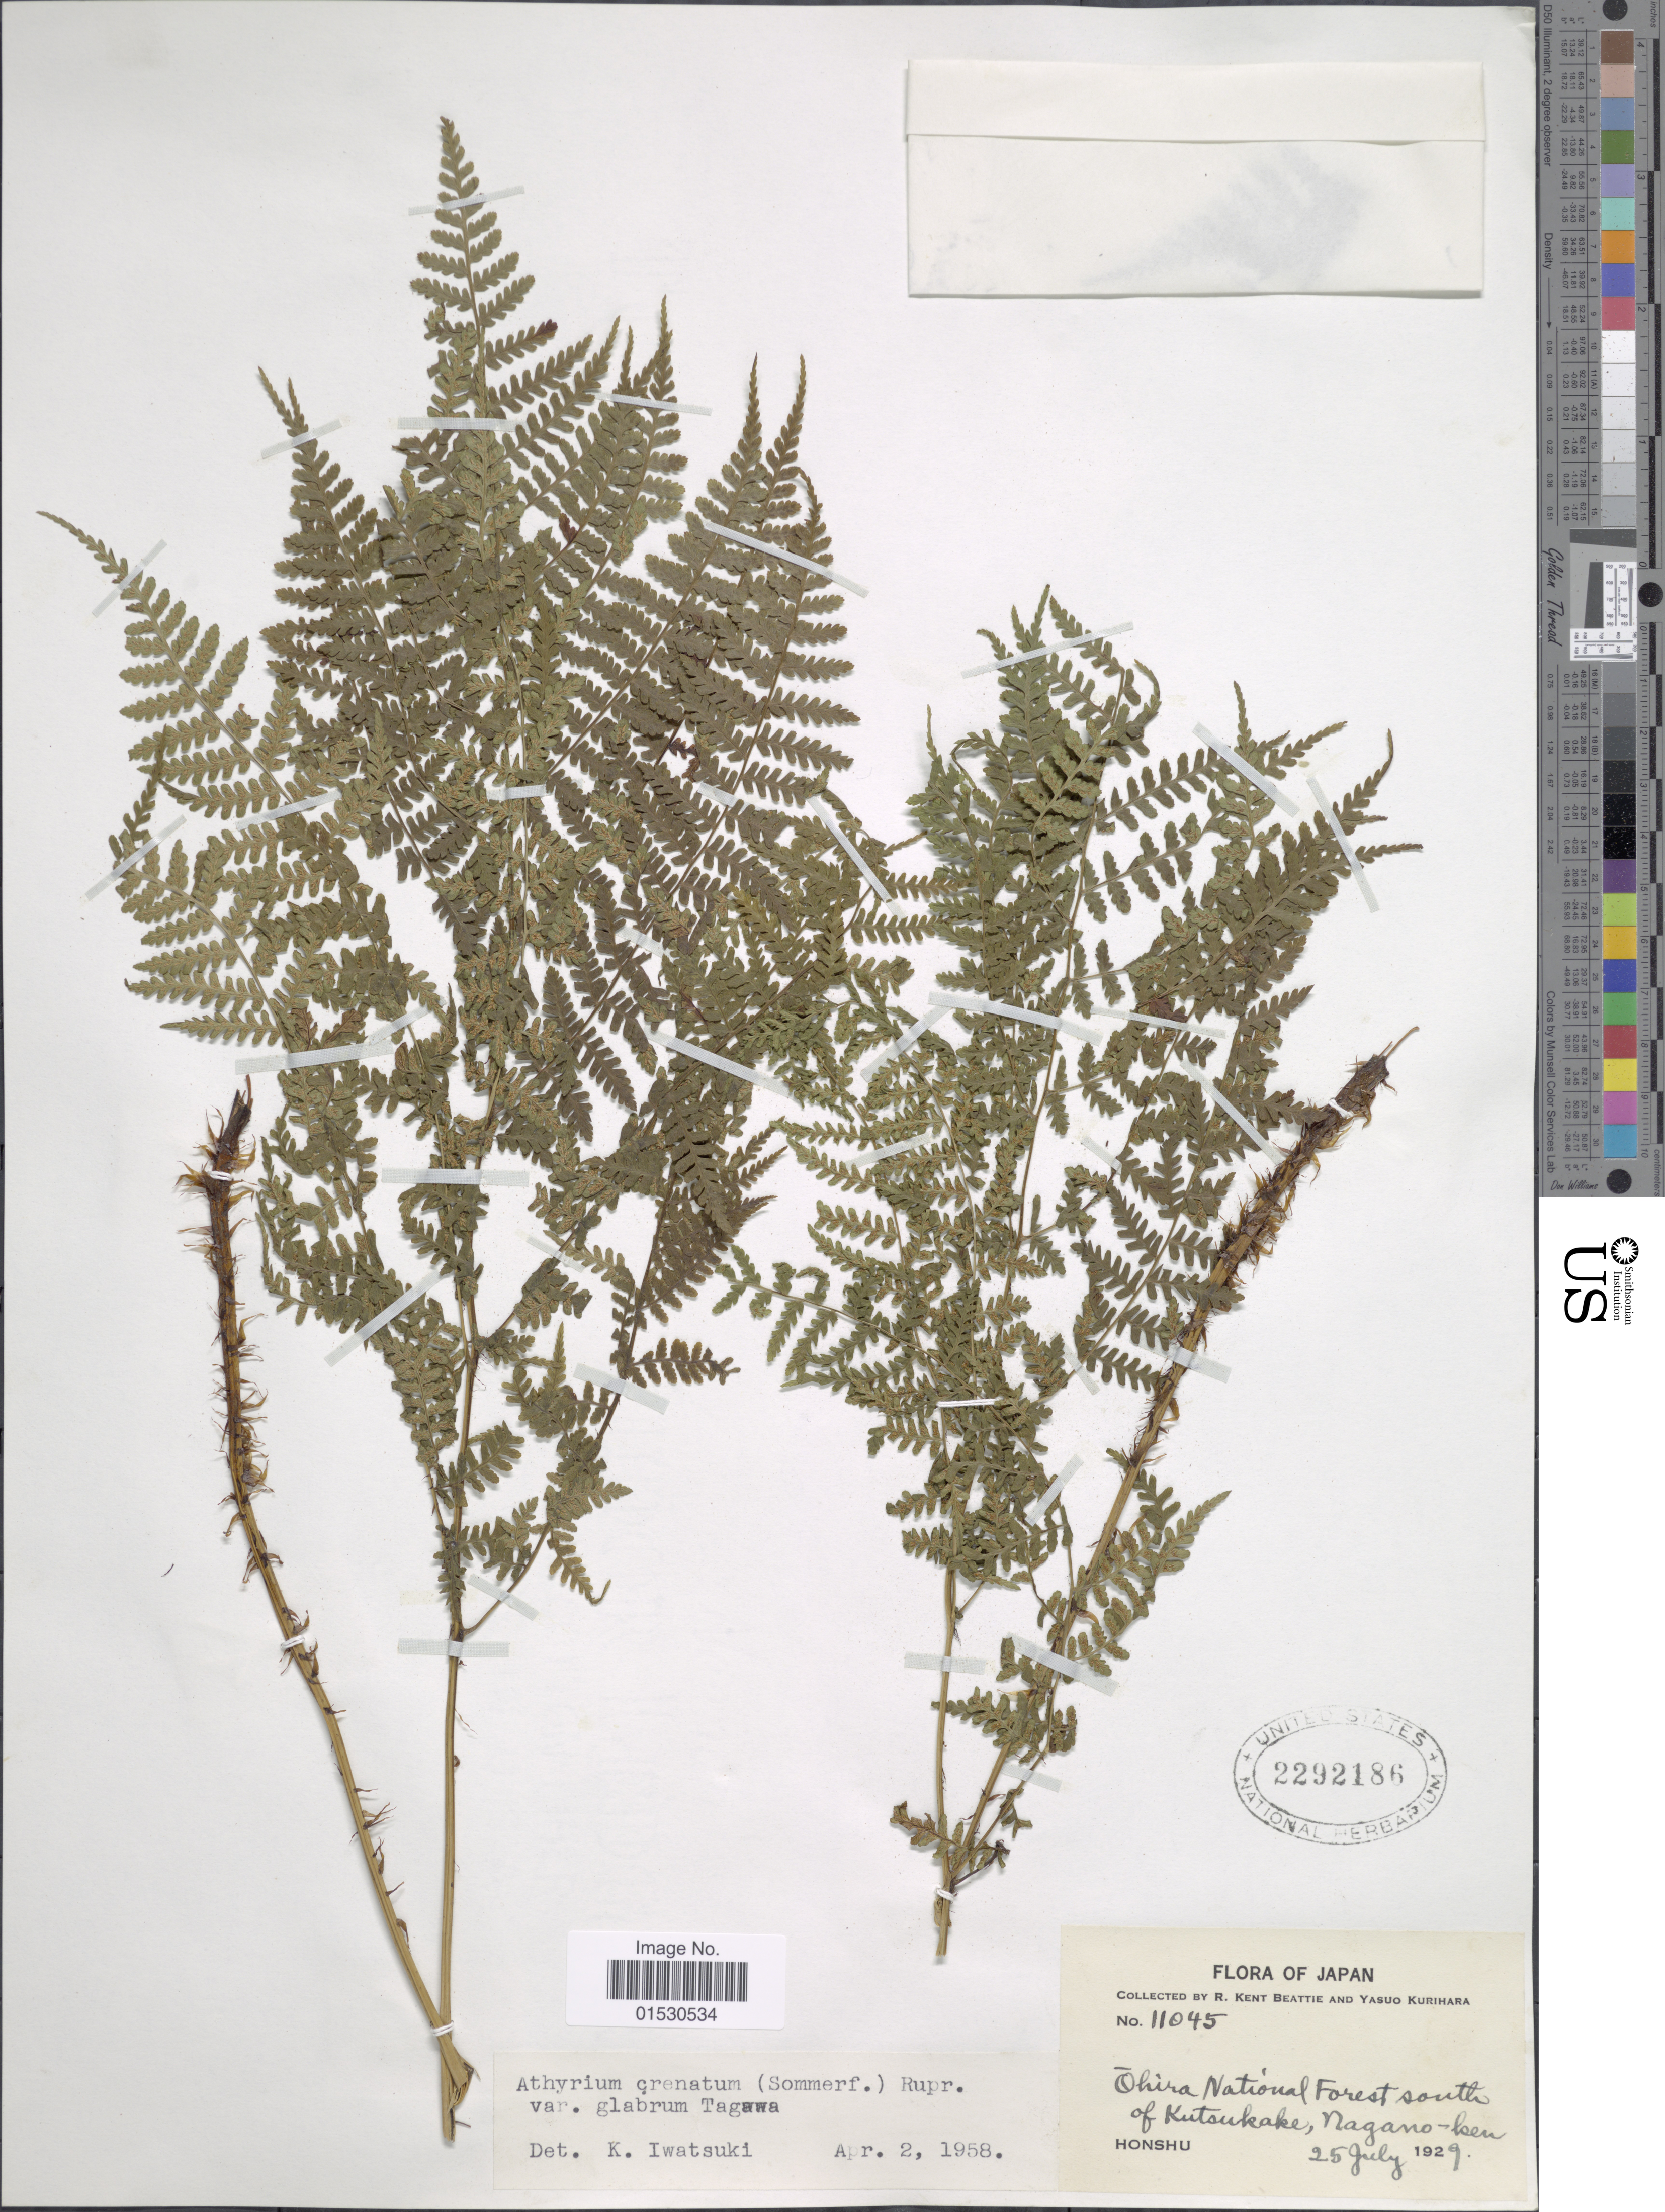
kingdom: Plantae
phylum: Tracheophyta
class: Polypodiopsida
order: Polypodiales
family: Athyriaceae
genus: Athyrium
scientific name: Athyrium crenatum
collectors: R. K. Beattie & Y. Kurihara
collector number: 11045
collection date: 1929-07-25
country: Fiji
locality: Ohira National Forest south of Kutsukake, Nagano-ken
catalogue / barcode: US 2292186